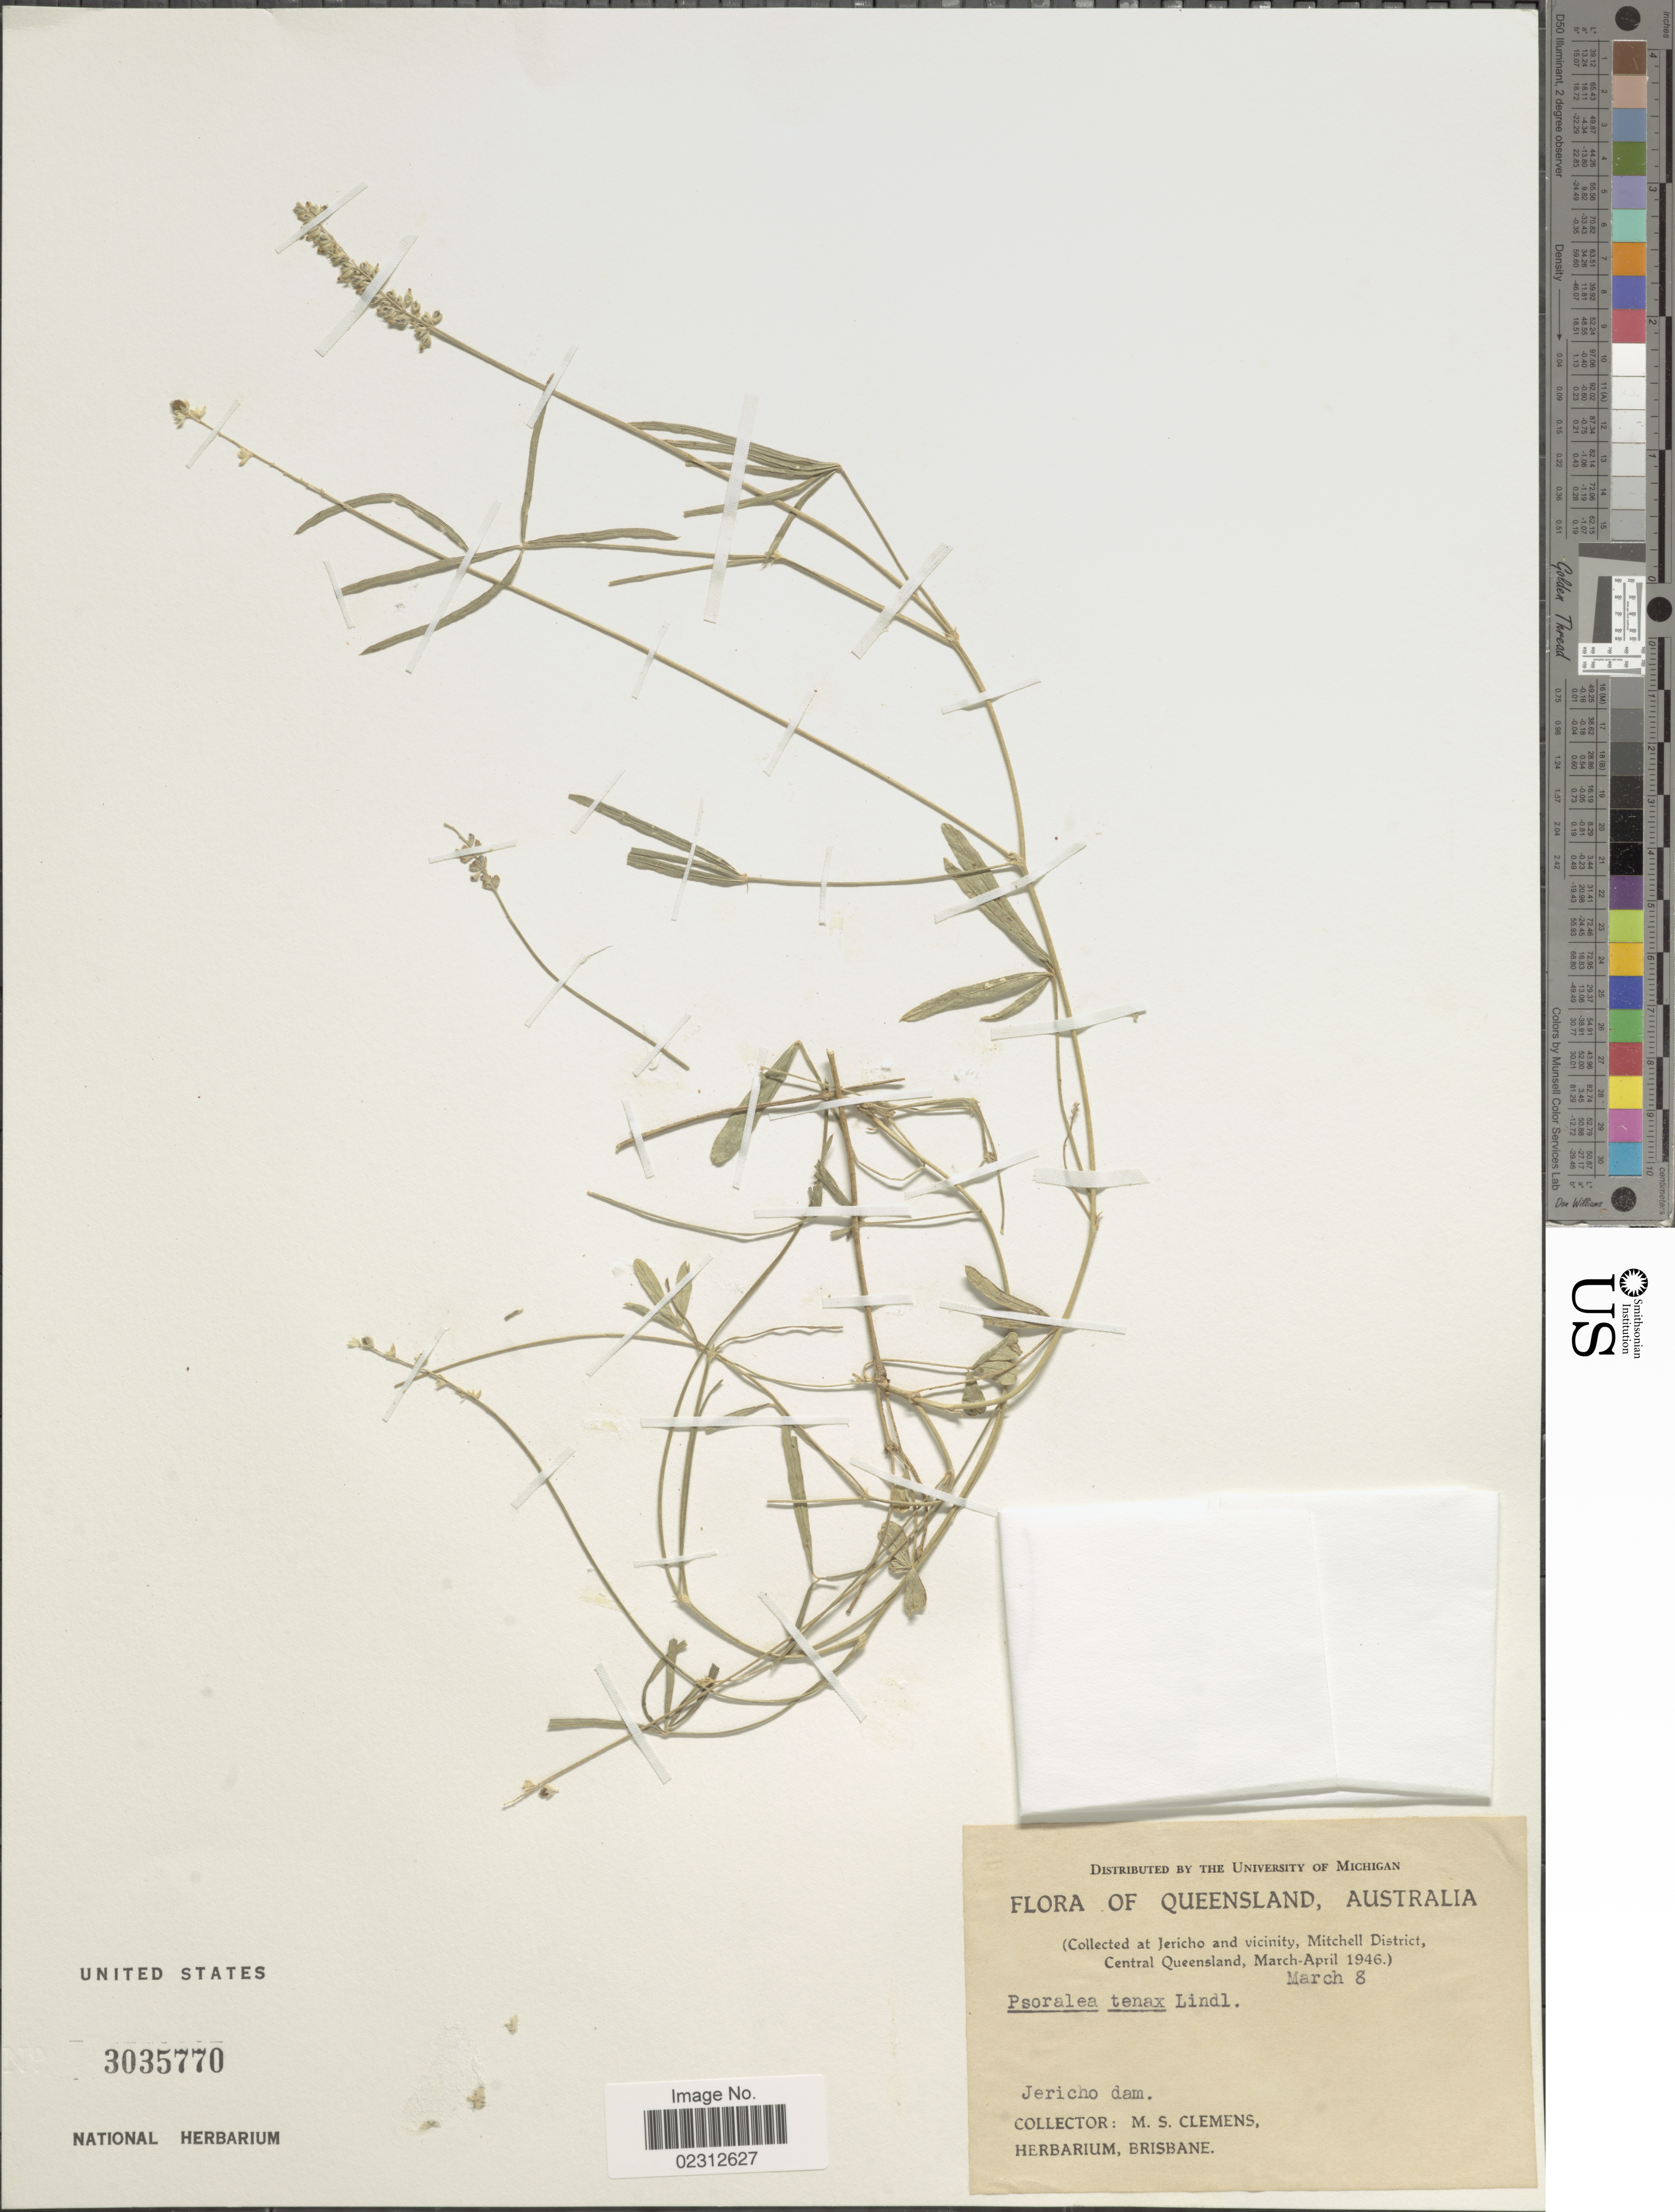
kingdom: Plantae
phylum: Tracheophyta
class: Magnoliopsida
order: Fabales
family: Fabaceae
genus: Cullen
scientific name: Cullen tenax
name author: (Lindl.) J.W. Grimes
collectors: M. S. Clemens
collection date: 1946-03-08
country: Australia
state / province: Queensland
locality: Jericho and vicinity, Mitchell District, Central Queensland, Jericho dam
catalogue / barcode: US 3035770